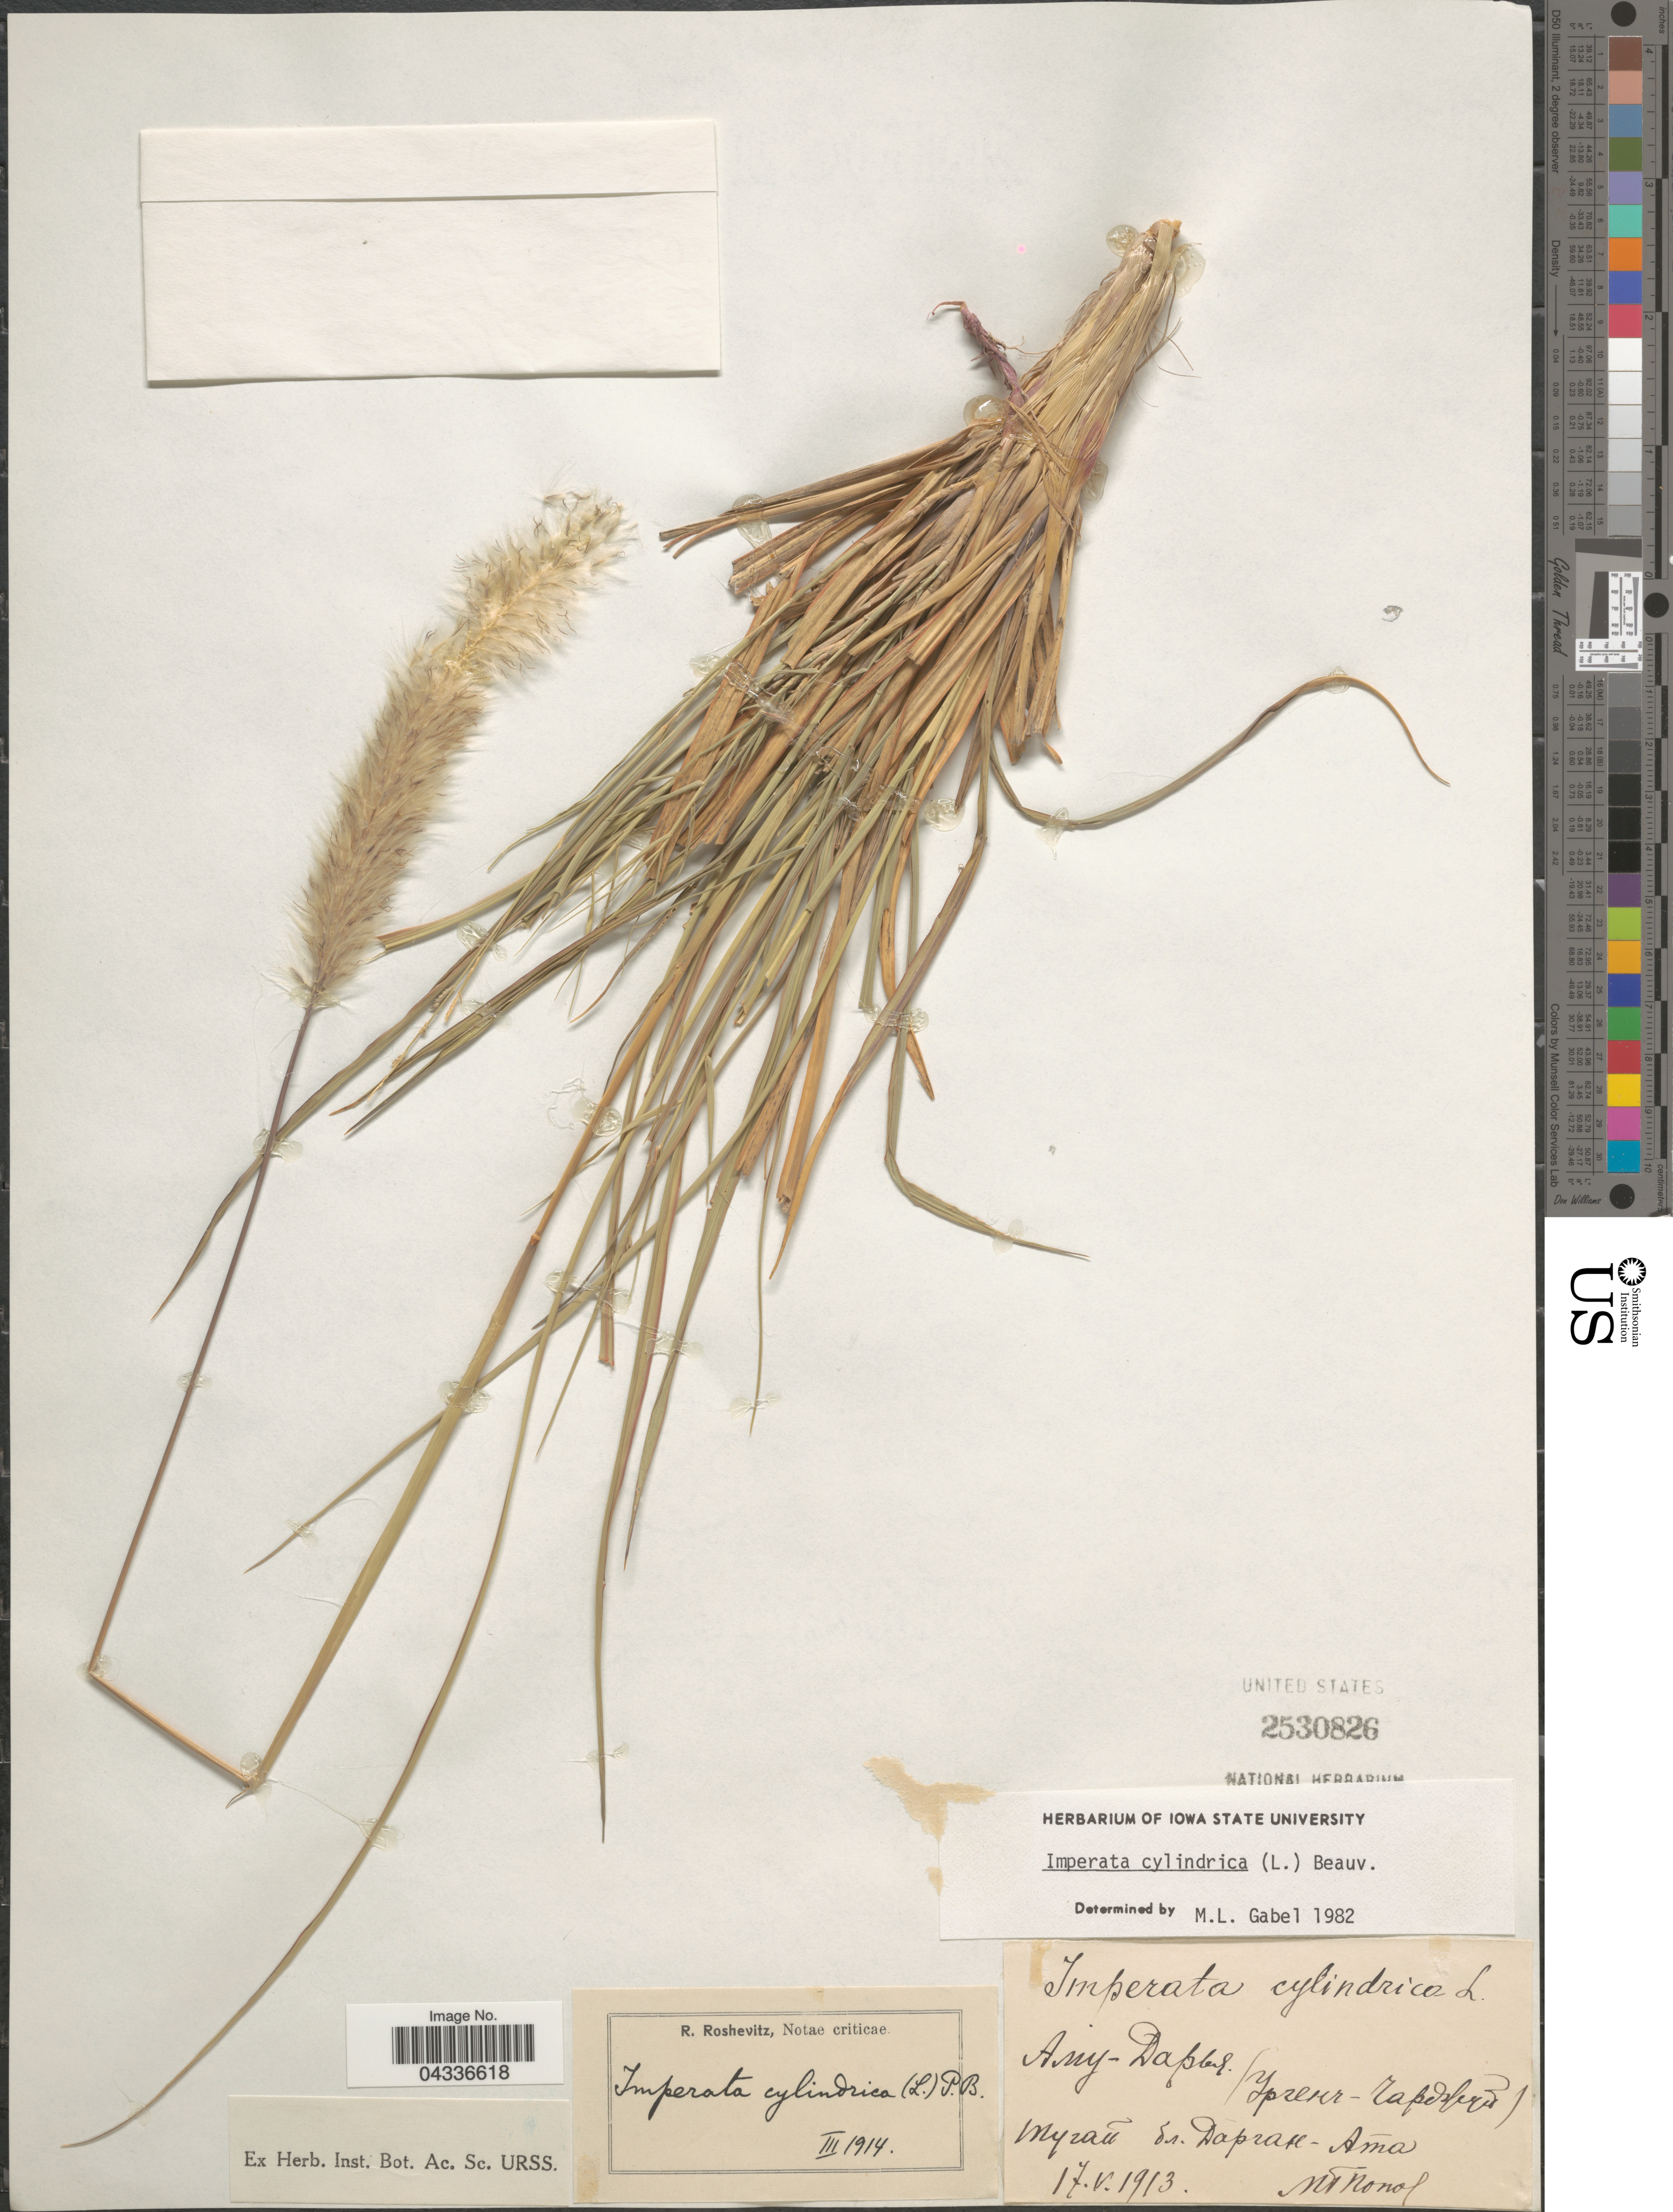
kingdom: Plantae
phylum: Tracheophyta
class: Liliopsida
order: Poales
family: Poaceae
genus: Imperata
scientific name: Imperata cylindrica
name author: (L.) P. Beauv.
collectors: M. Popov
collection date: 1913-05-17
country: Turkmenistan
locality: Amu Darya, Urgench-Chardzhuy, Tugay, near Dargan-Ata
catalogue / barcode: US 2530826